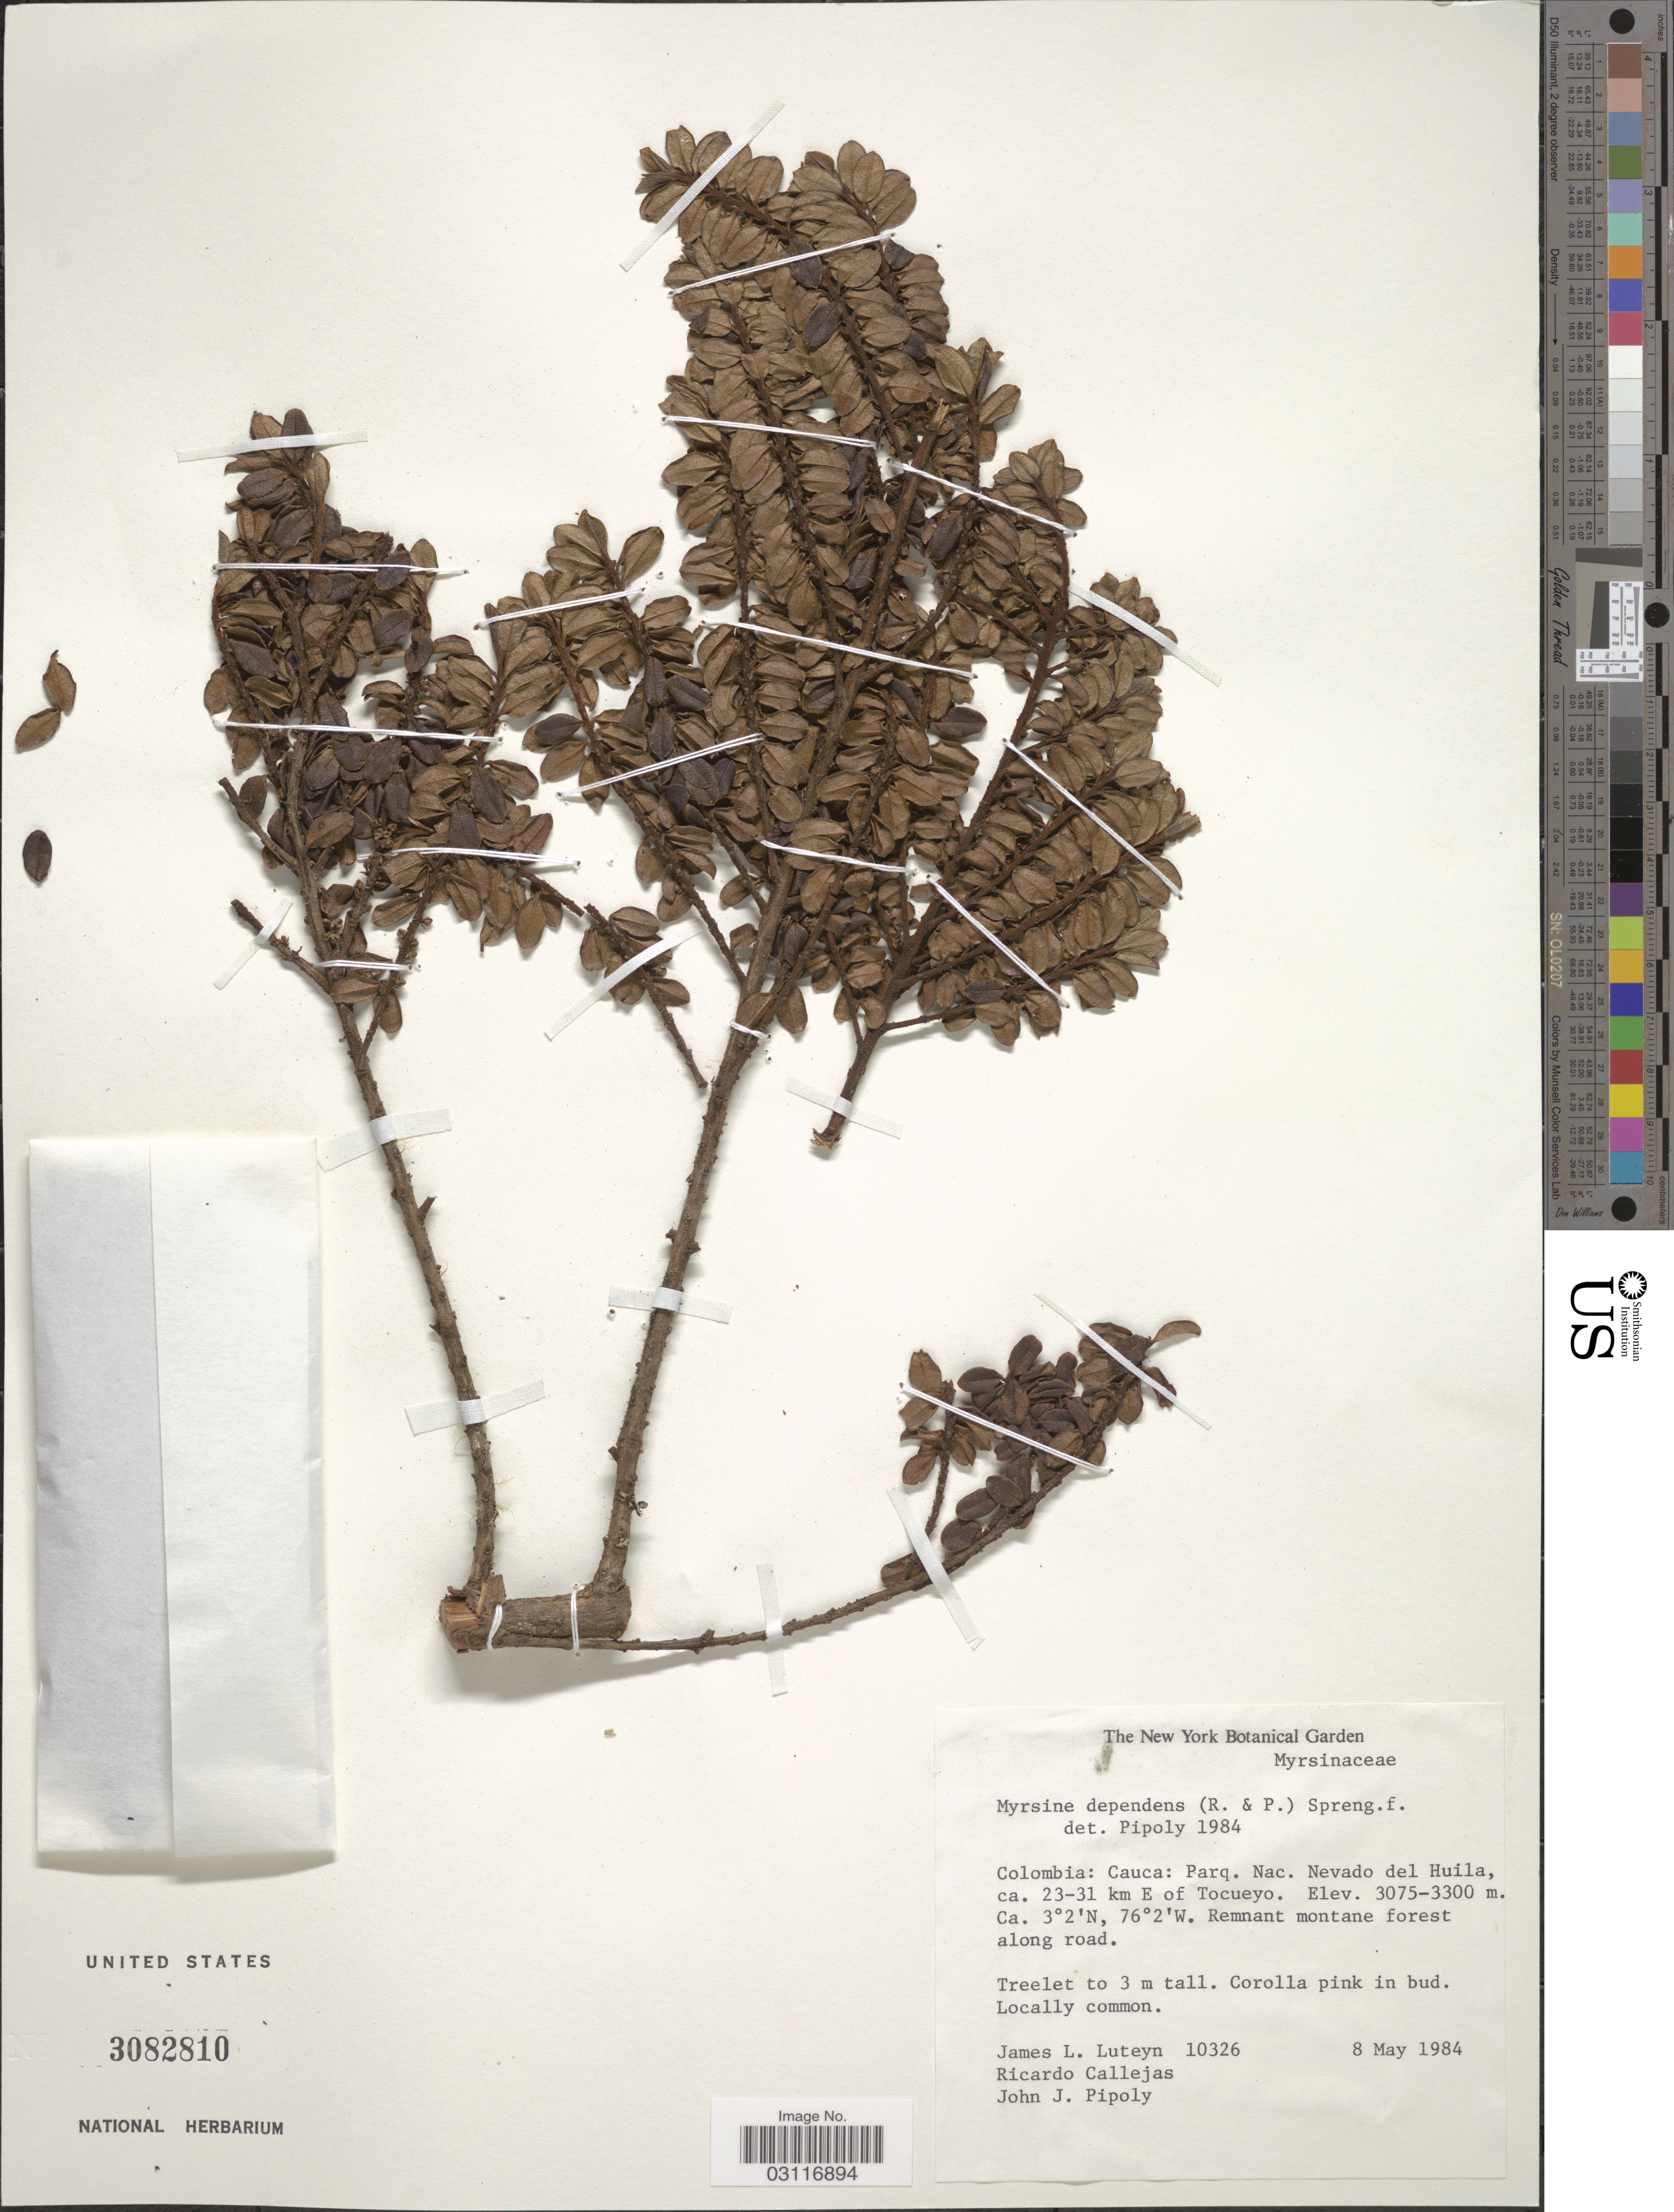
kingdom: Plantae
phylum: Tracheophyta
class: Magnoliopsida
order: Ericales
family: Primulaceae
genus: Myrsine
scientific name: Myrsine dependens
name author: (Ruiz & Pav.) Spreng.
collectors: J. Luteyn, R. Callejas & J. J. Pipoly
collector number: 10326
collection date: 1984-05-08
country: Colombia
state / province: Cauca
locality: Parq. Nac. Nevado del Huila, ca. 23.31 km E of Tocueyo.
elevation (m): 3075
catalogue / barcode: US 3082810